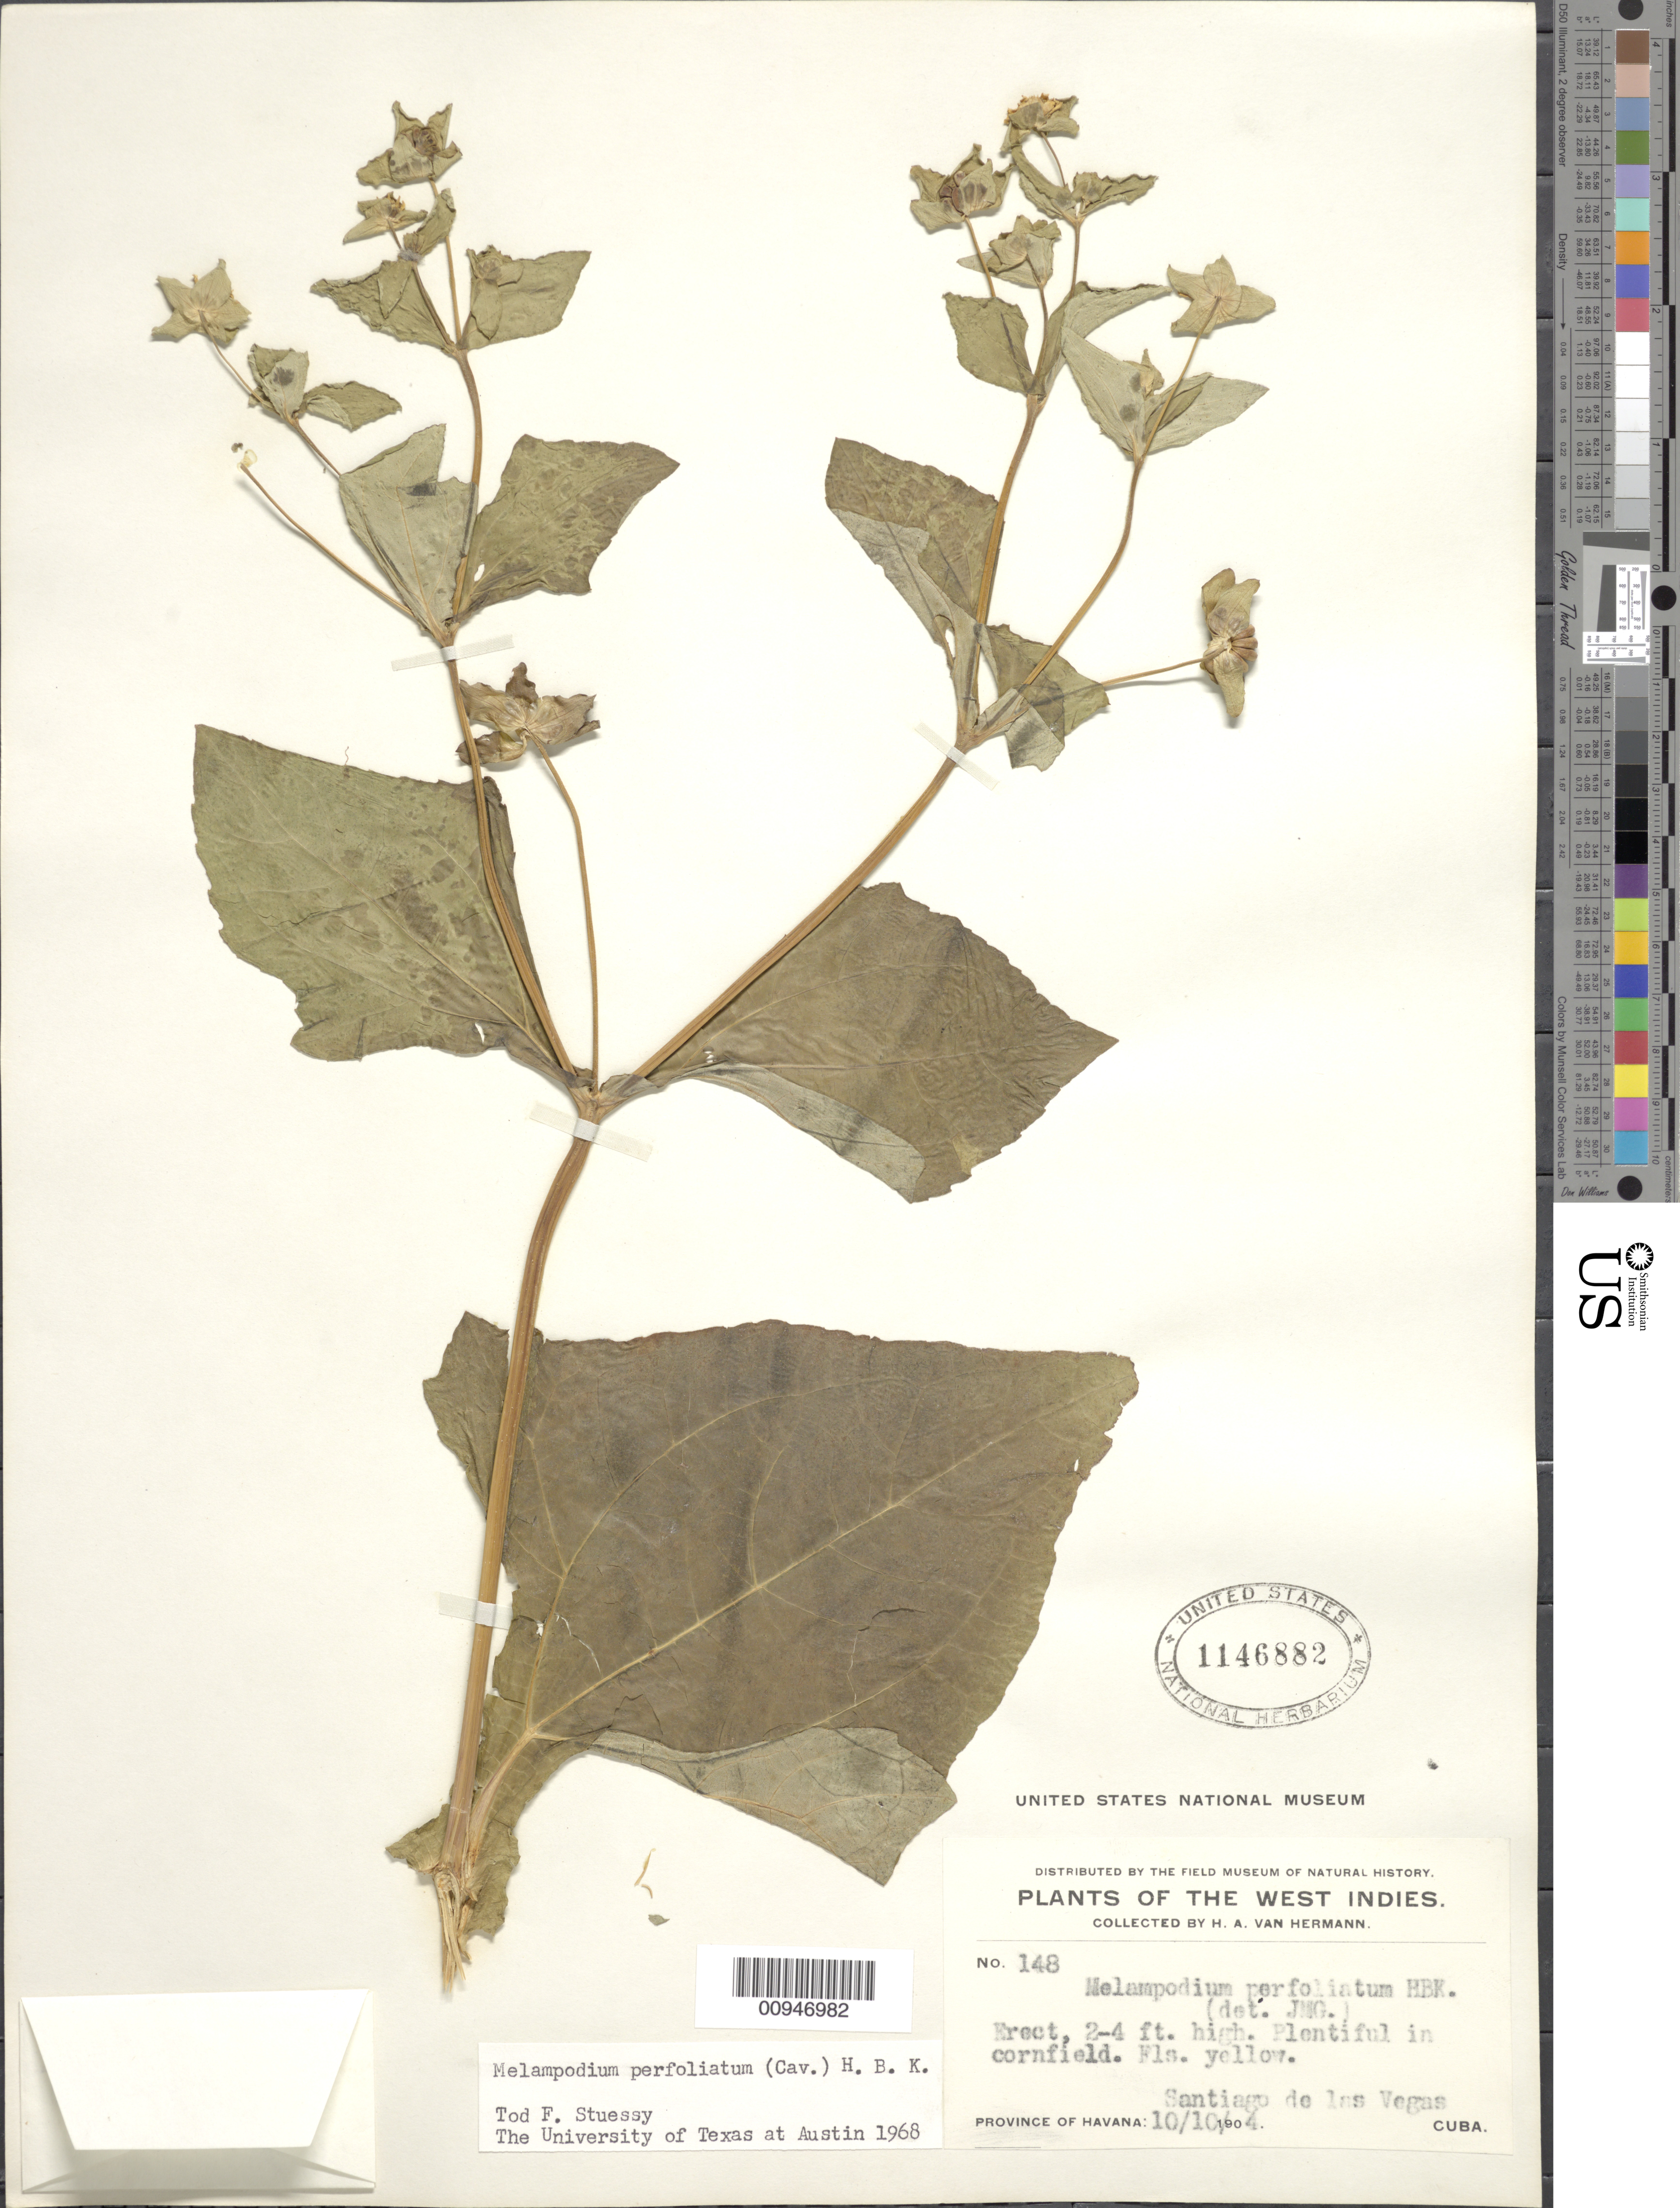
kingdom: Plantae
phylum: Tracheophyta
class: Magnoliopsida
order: Asterales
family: Asteraceae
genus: Melampodium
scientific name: Melampodium perfoliatum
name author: (Cav.) Kunth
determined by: Stuessy, T. F.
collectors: H. A. Van Hermann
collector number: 148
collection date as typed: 10 Oct 1904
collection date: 1904-10-10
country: Cuba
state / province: La Habana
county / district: Municipio Boyeros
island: Cuba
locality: Santiago de las Vegas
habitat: Cornfield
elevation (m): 97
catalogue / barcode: US 1146882